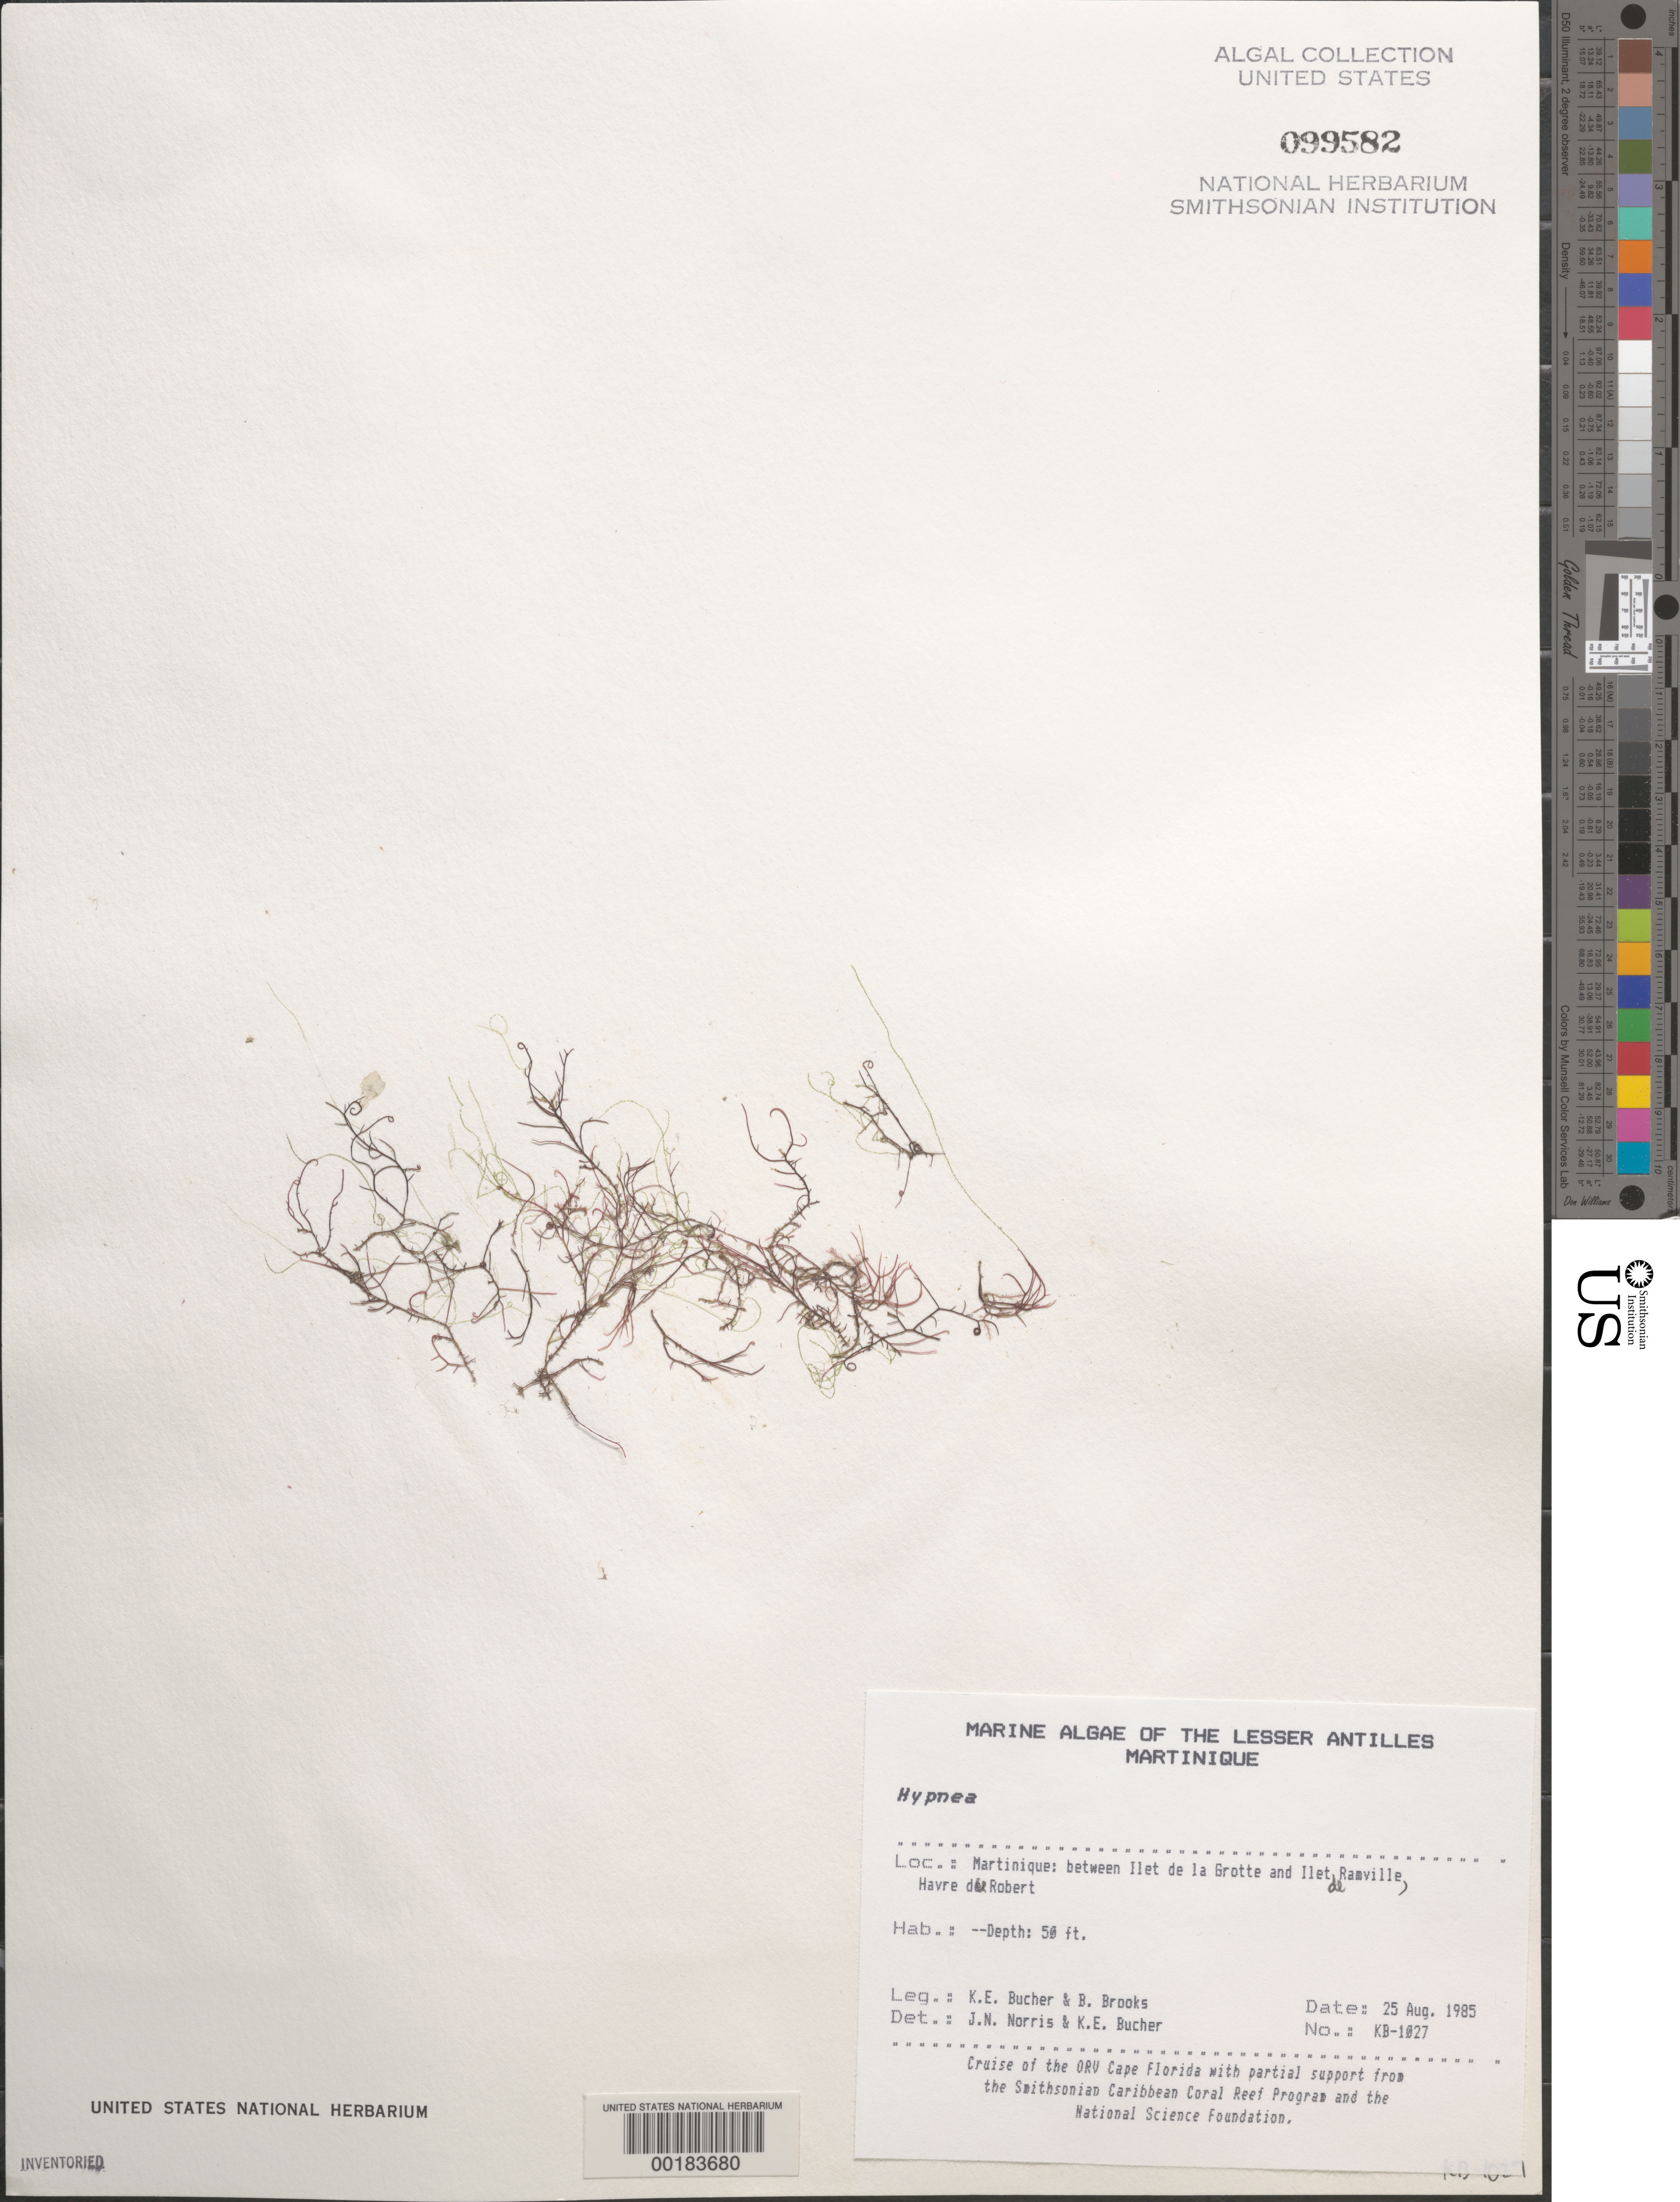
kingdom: Plantae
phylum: Rhodophyta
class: Florideophyceae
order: Ceramiales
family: Delesseriaceae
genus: Hypoglossum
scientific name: Hypoglossum simulans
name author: M.J. Wynne et al.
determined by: Bucher, Katina E.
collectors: K. E. Bucher & B. Brooks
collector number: KB-1027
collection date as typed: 25 Aug 1985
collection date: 1985-08-25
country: Martinique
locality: Between Ilet de la Grotte and Ilet de Ramville, Havre du Robert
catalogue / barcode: US 99582